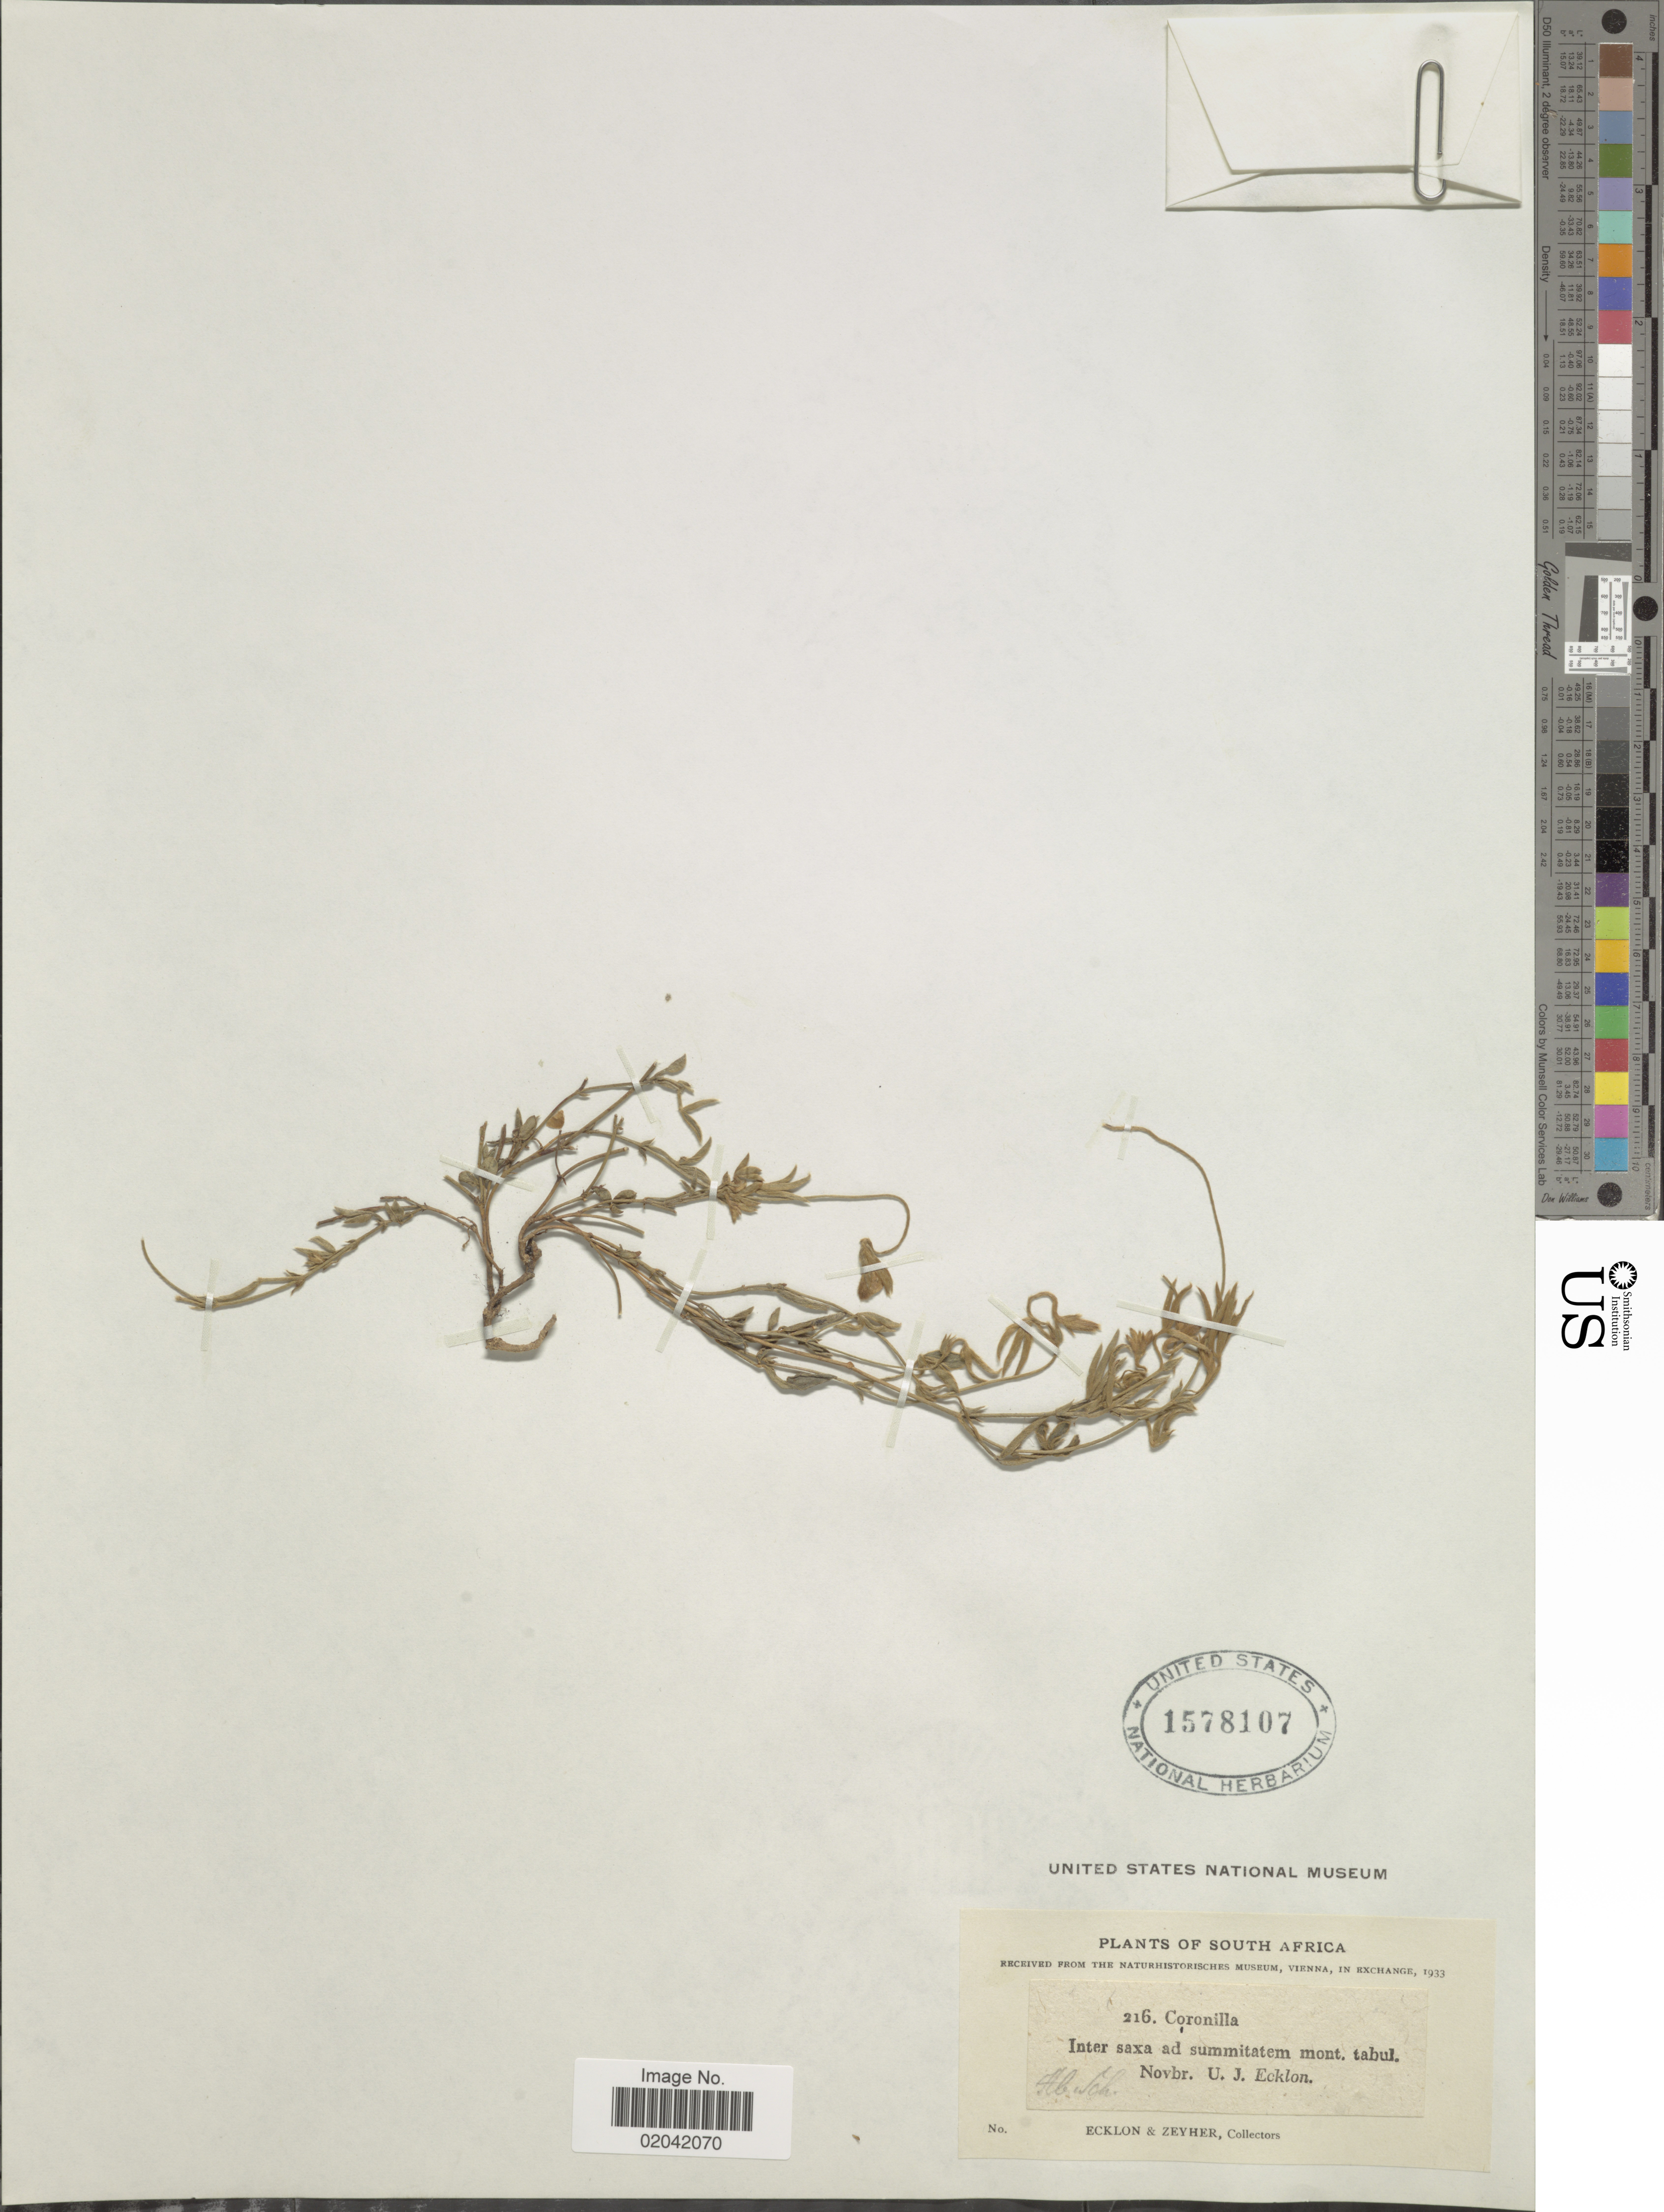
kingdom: Plantae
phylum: Tracheophyta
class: Magnoliopsida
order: Fabales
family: Fabaceae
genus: Coronilla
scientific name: Coronilla sp.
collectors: U. Ecklon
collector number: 216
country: South Africa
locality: Inter saxa ad summitatem mont. tabul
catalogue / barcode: US 1578107